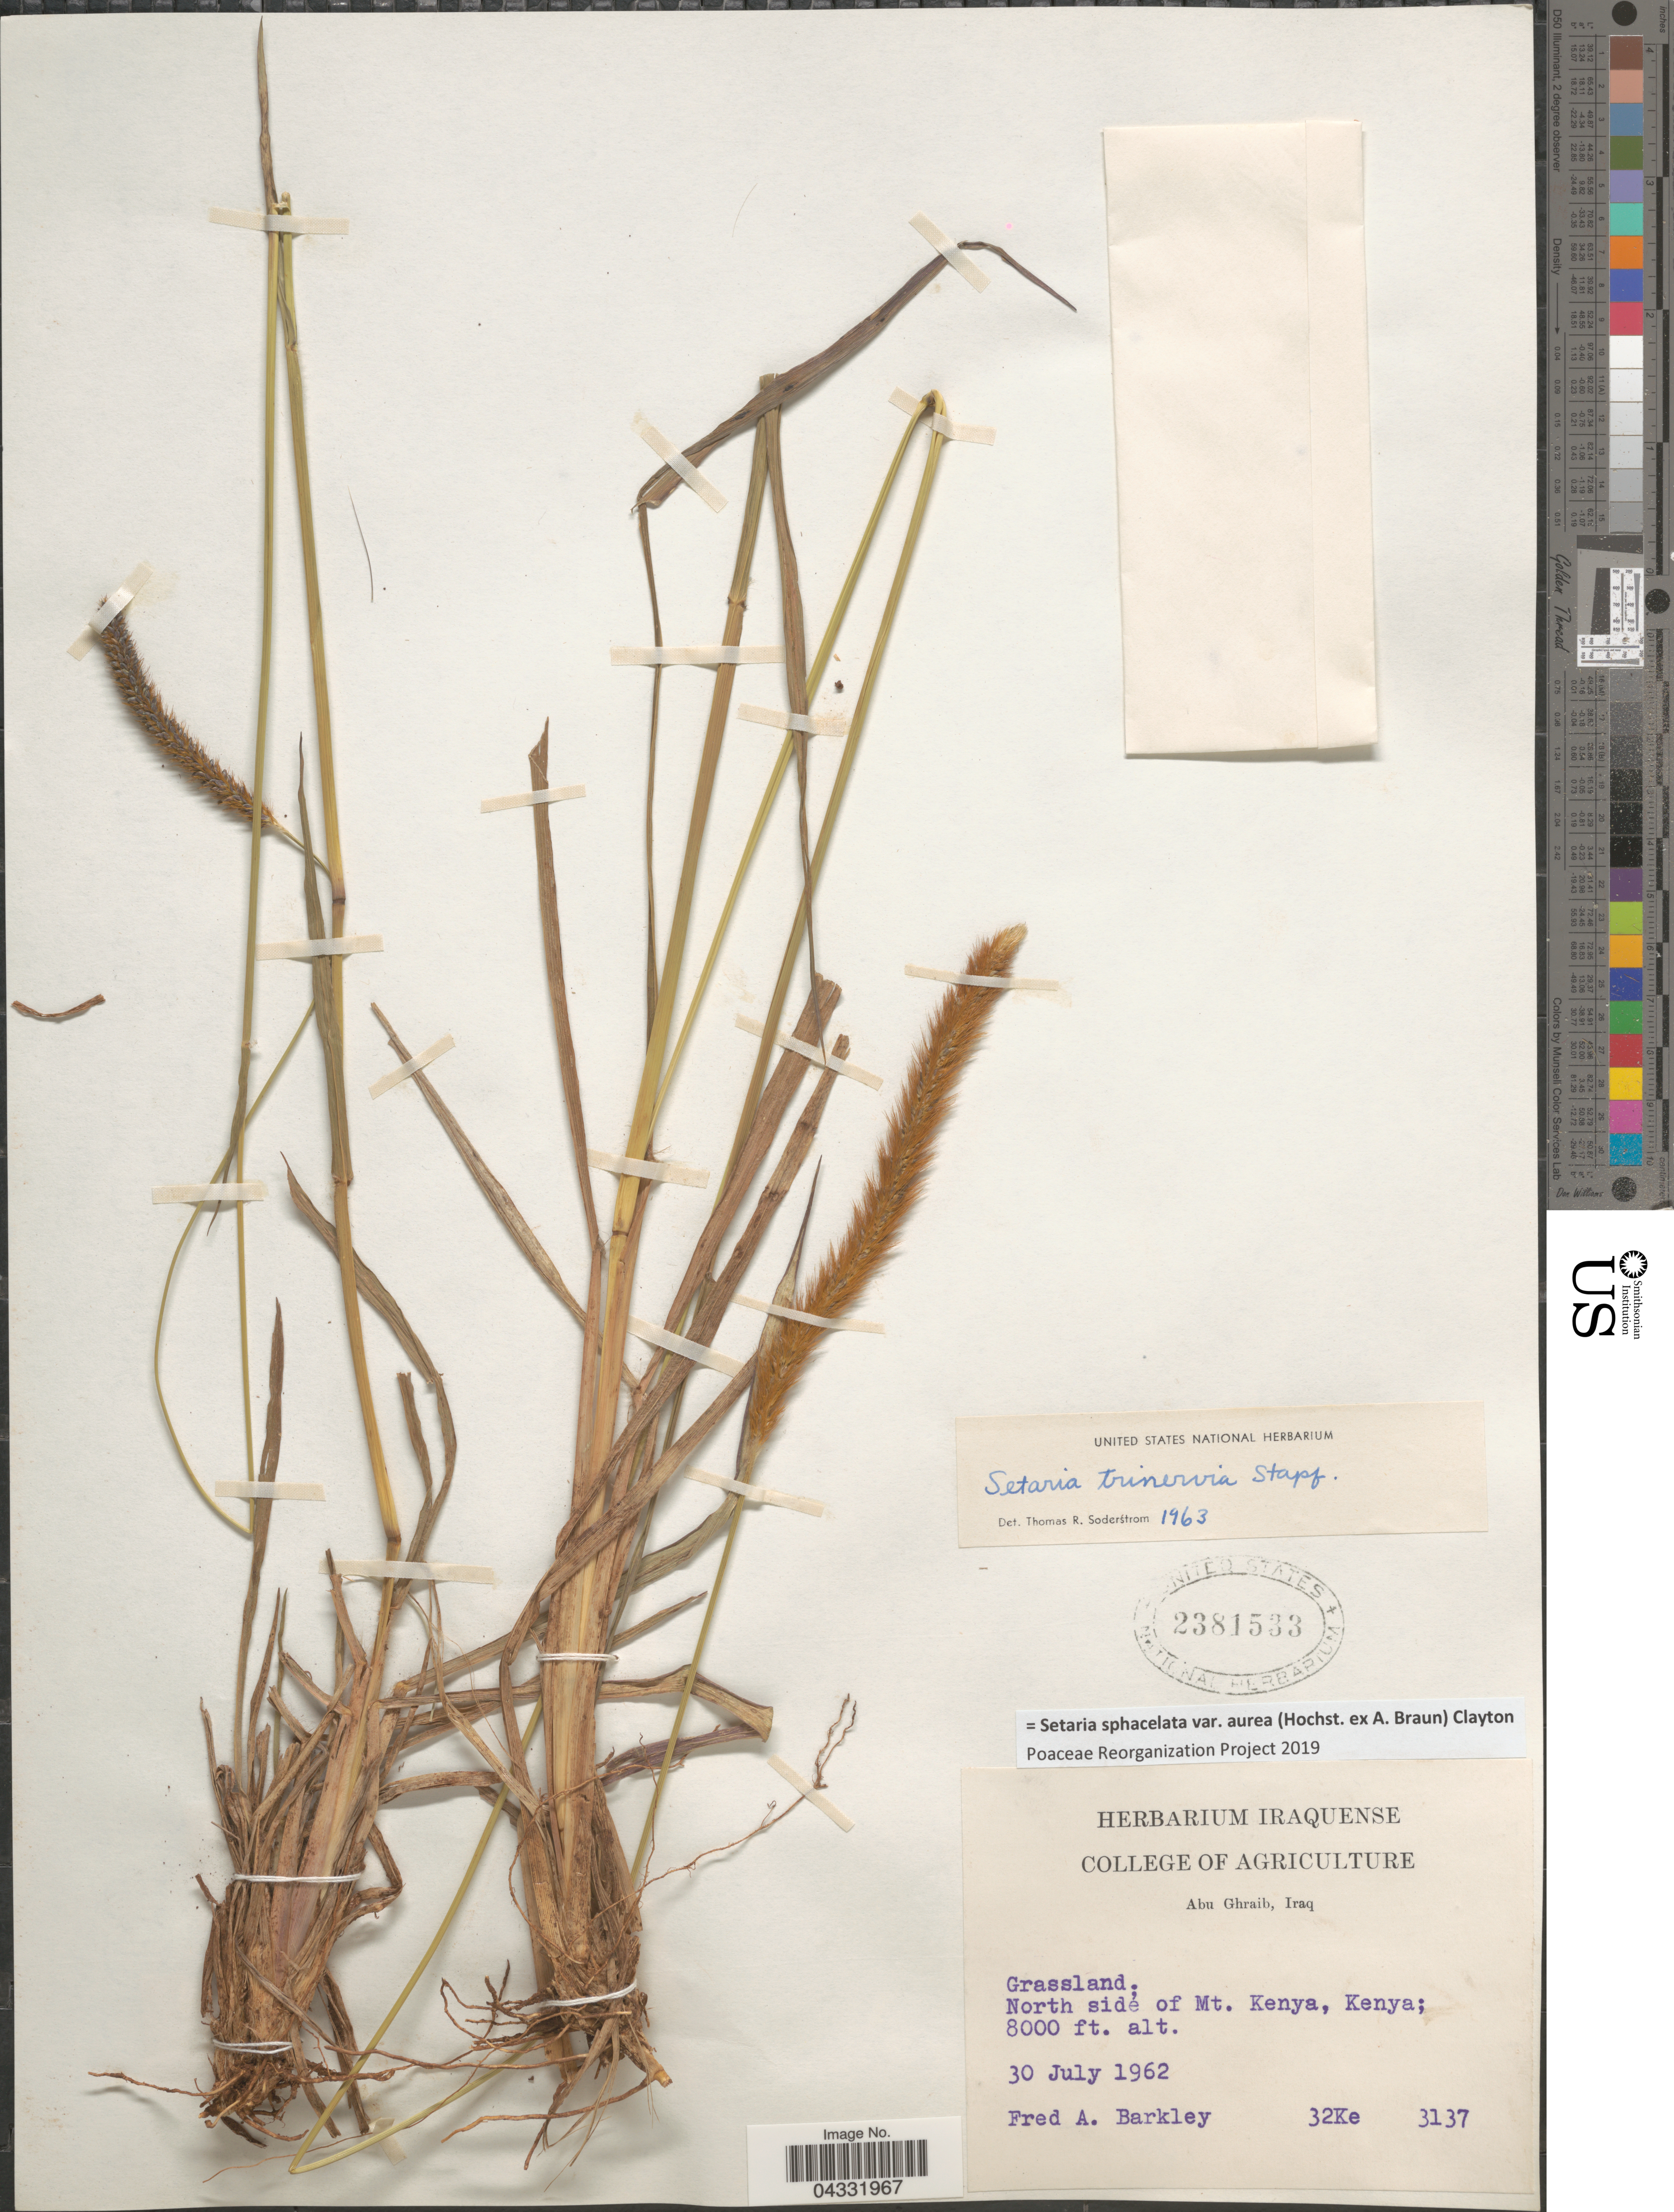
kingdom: Plantae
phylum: Tracheophyta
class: Liliopsida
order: Poales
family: Poaceae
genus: Setaria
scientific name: Setaria sphacelata var. aurea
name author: (Hochst. ex A. Braun) Clayton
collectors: F. A. Barkley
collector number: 32Ke3137?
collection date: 1962-07-30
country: Kenya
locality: North side of Mt. Kenya.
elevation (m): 2438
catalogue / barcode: US 2381533